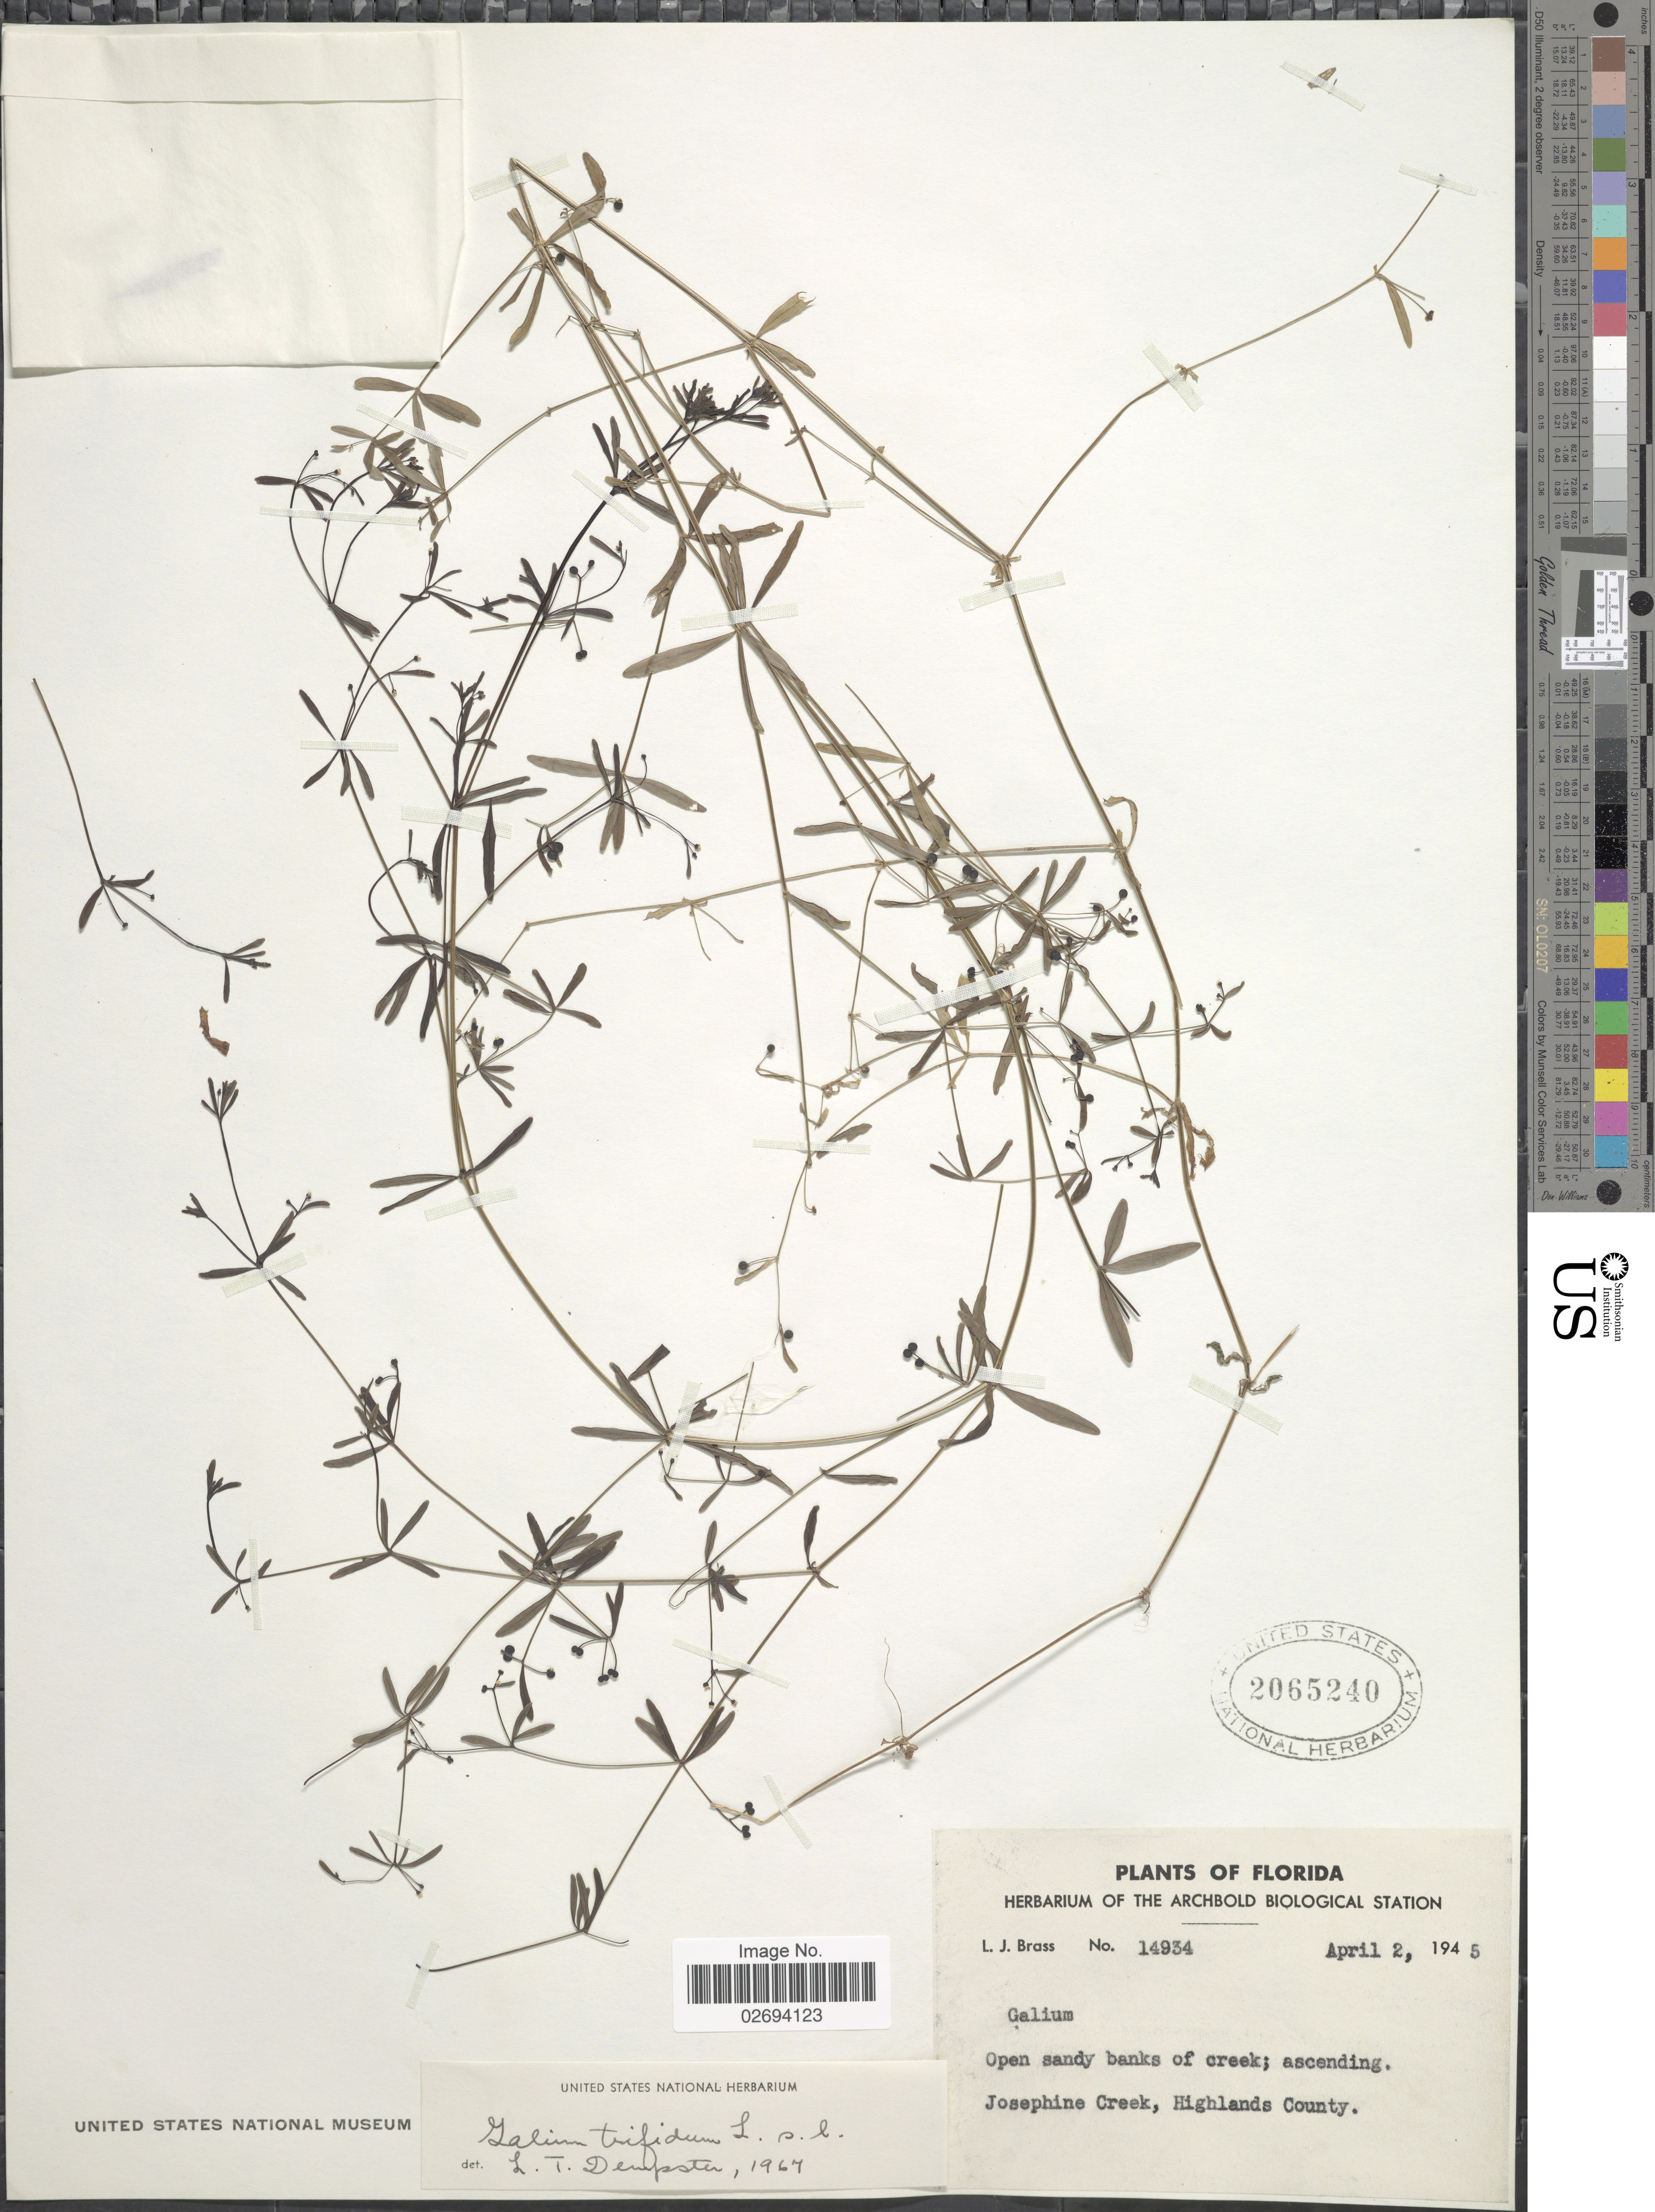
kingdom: Plantae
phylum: Tracheophyta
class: Magnoliopsida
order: Gentianales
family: Rubiaceae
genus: Galium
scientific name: Galium trifidum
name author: L.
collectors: L. J. Brass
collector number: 14934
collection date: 1945-04-02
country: United States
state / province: Florida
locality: Open sandy banks of creek, Josephine Creek, Highlands County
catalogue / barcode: US 2065240